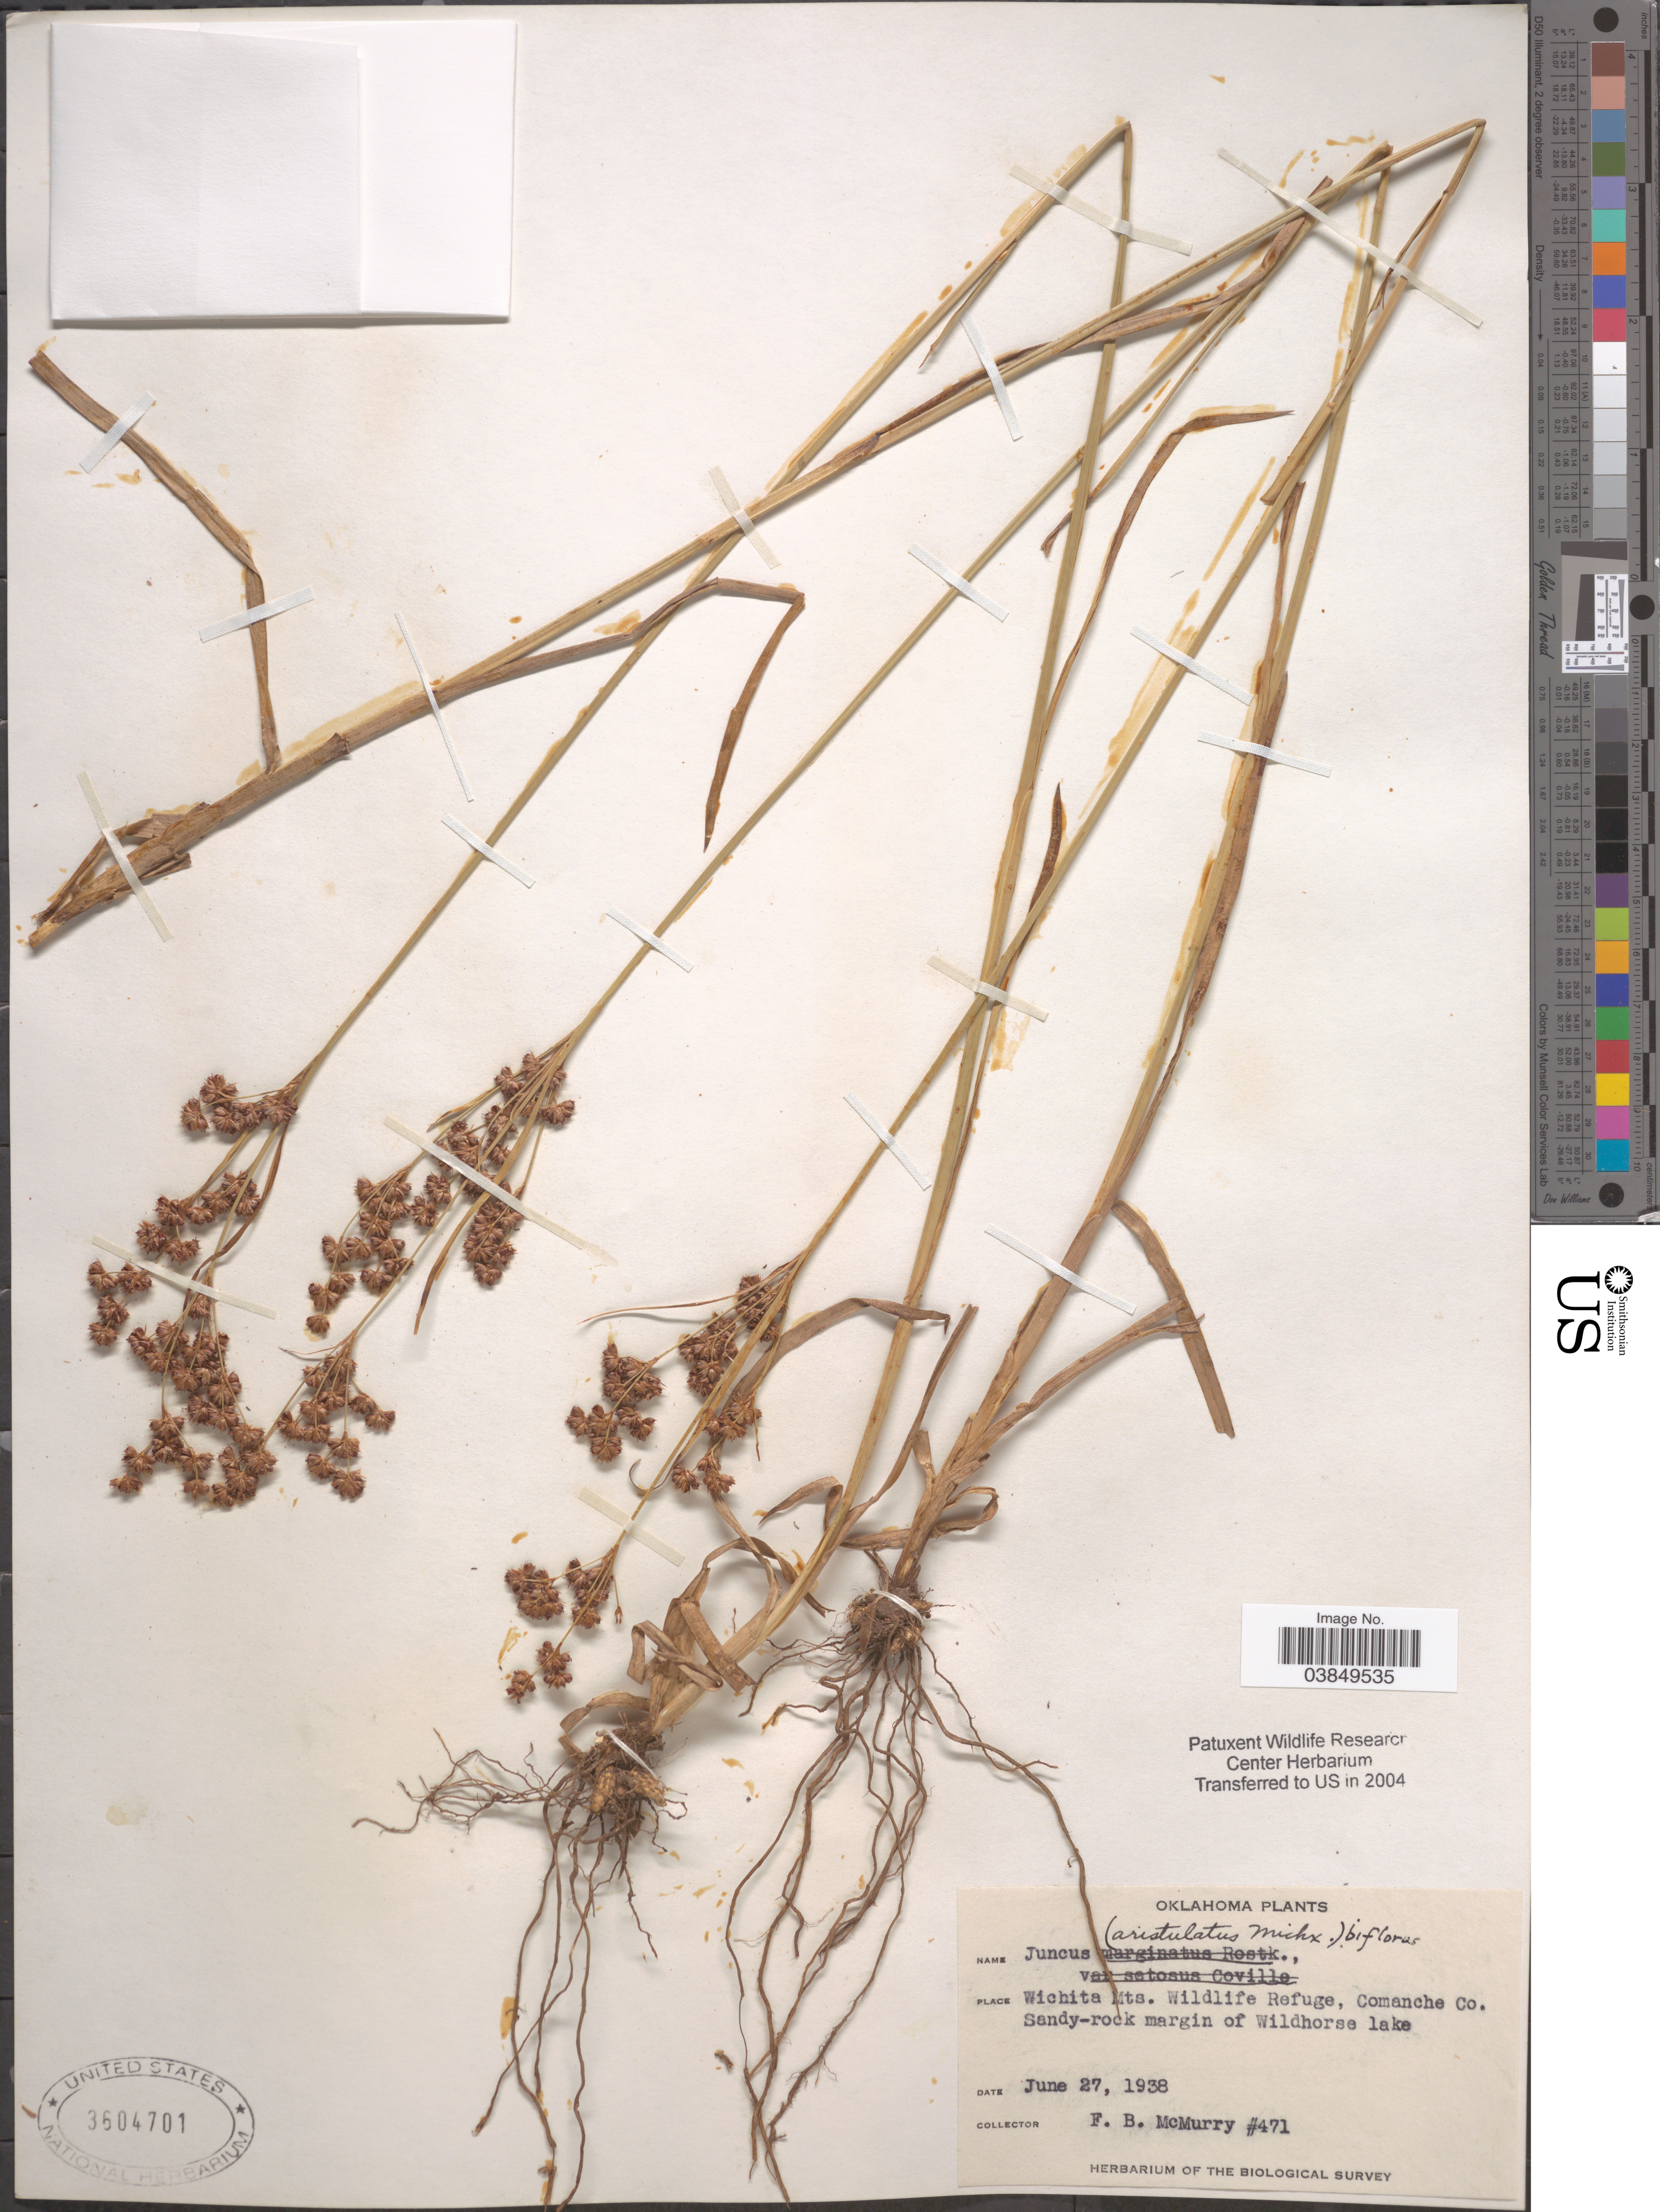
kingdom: Plantae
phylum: Tracheophyta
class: Liliopsida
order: Poales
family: Juncaceae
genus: Juncus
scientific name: Juncus aristulatus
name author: Michx.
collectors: F. B. McMurry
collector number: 471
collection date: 1938-06-27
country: United States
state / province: Oklahoma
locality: Wichita Mts. Wildlife Refuge, Comanche Co. Sandy-rock margin of Wildhorse lake.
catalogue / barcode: US 3604701